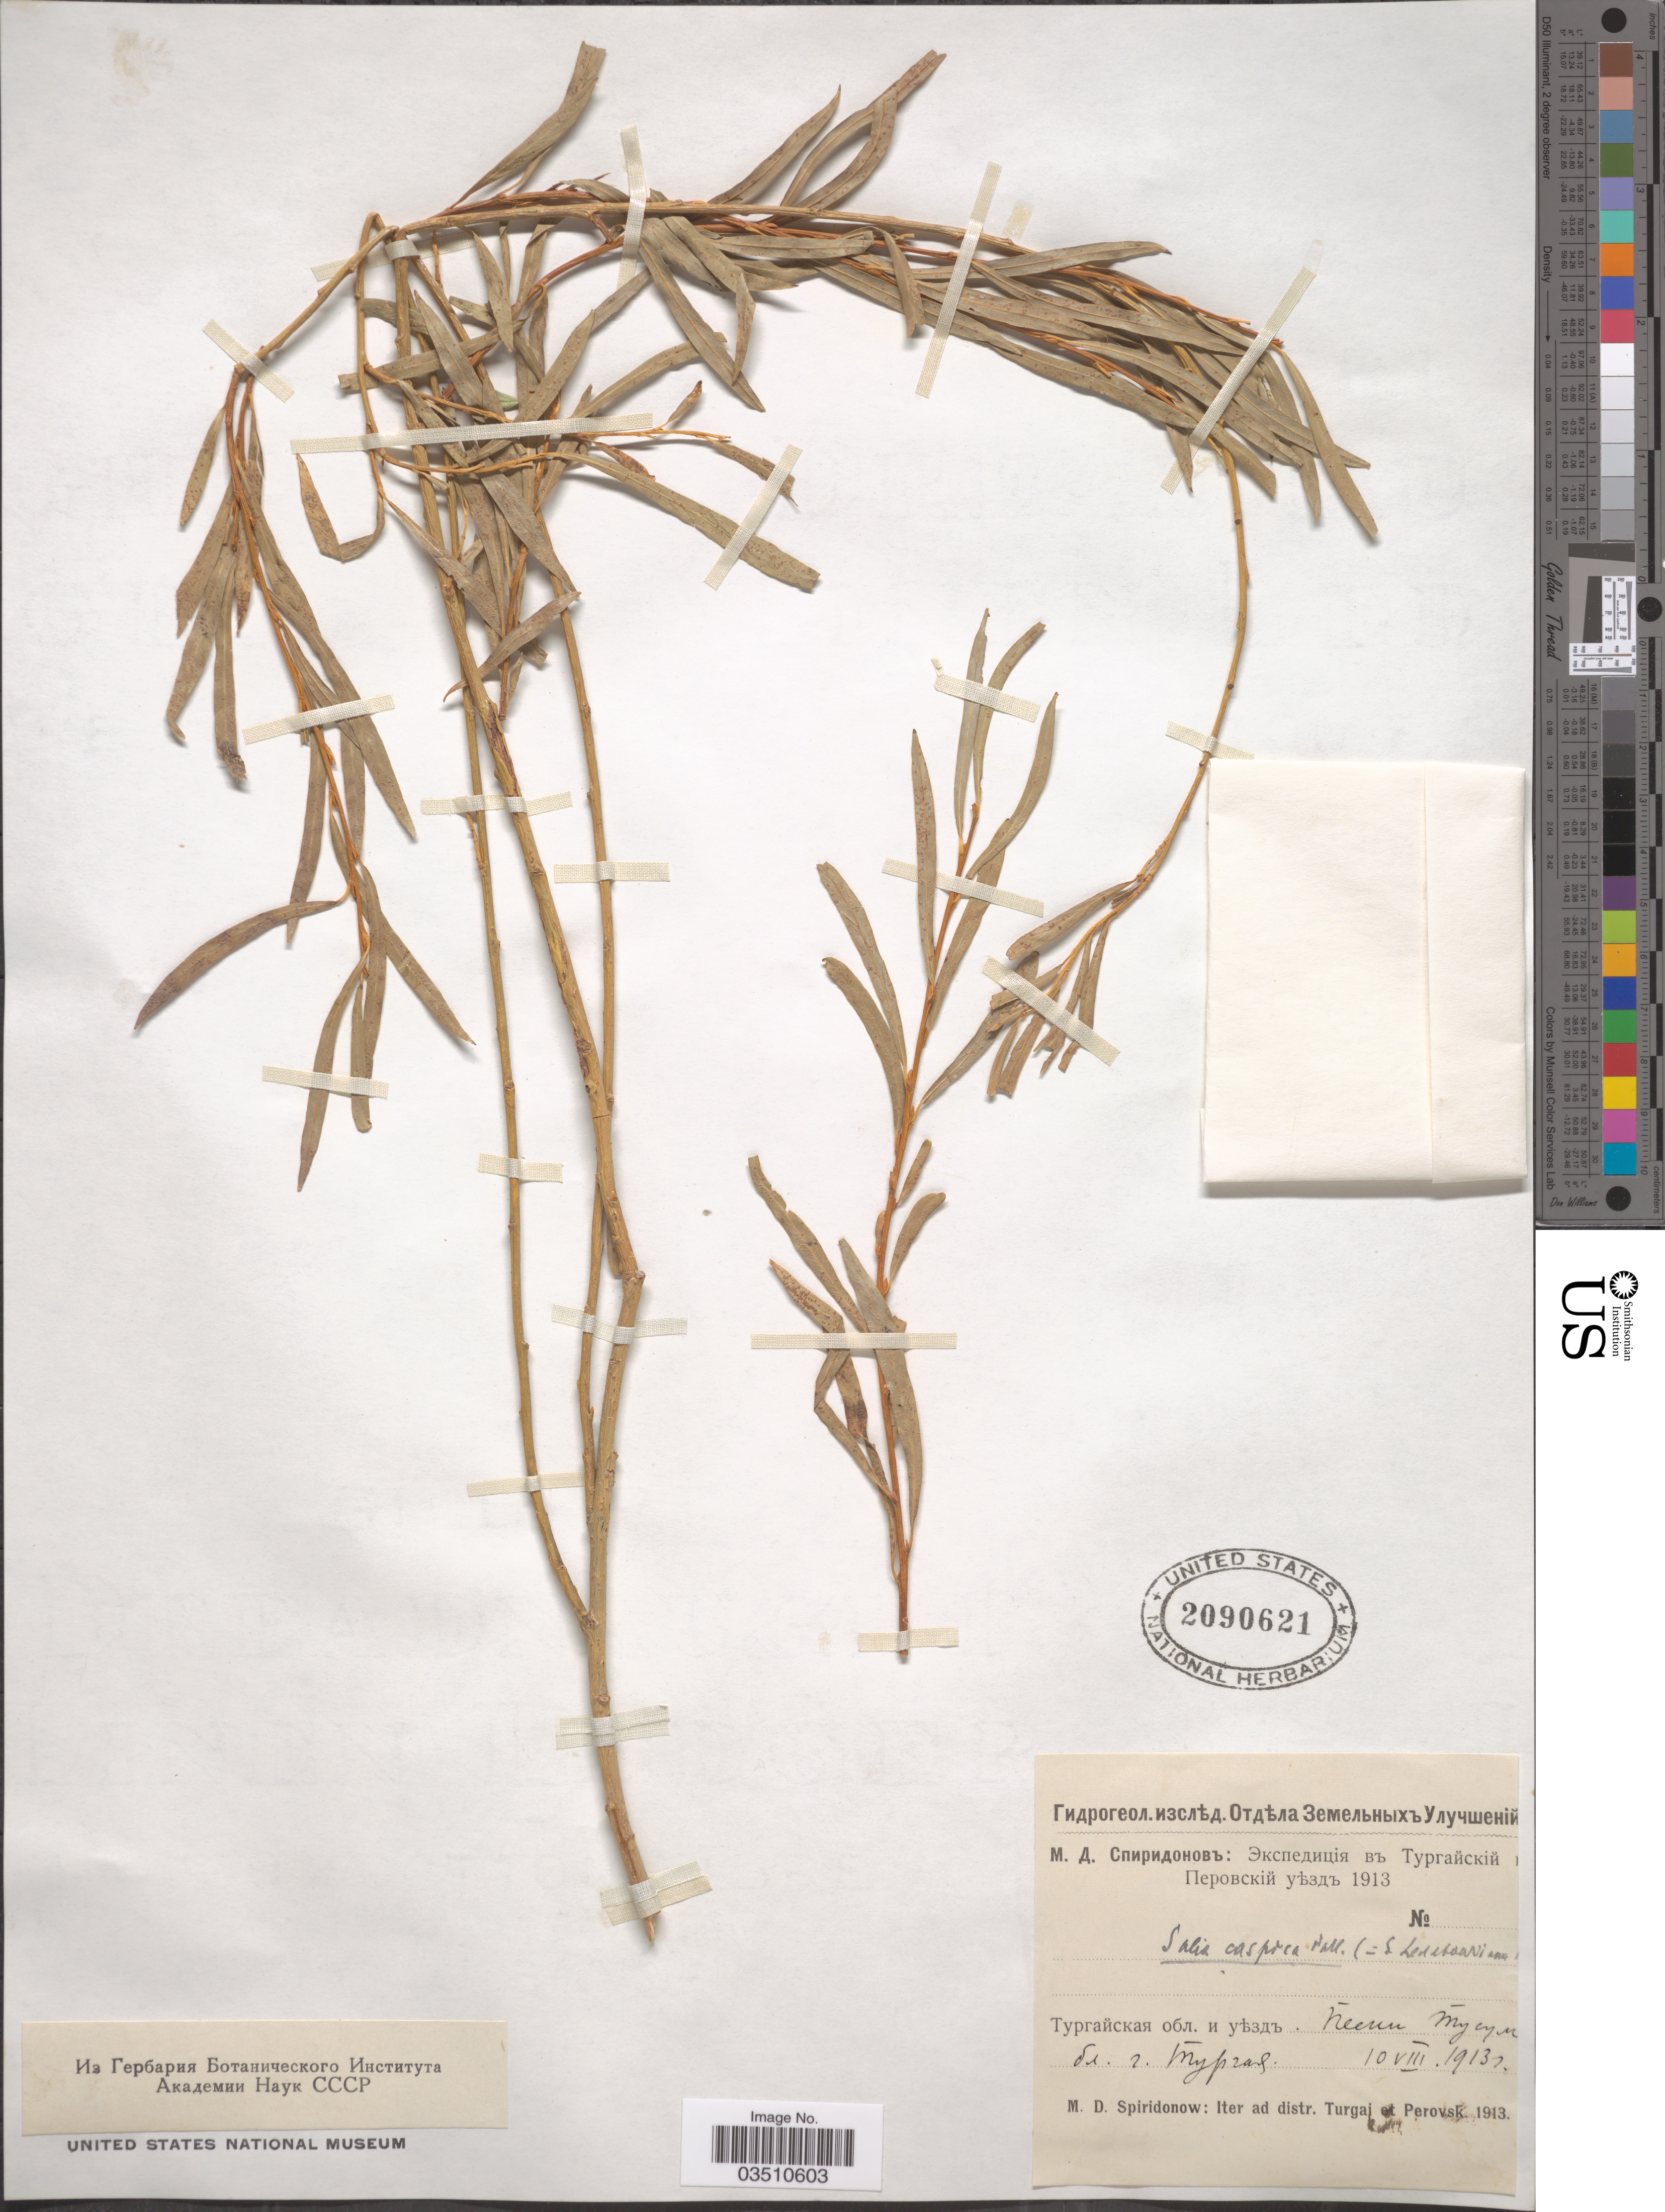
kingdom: Plantae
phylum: Tracheophyta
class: Magnoliopsida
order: Malpighiales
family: Salicaceae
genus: Salix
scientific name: Salix caprea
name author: L.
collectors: M. Spiridonov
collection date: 1913-08-10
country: Kazakhstan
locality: Ad distr. Turgai et Perovsk. X.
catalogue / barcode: US 2090621